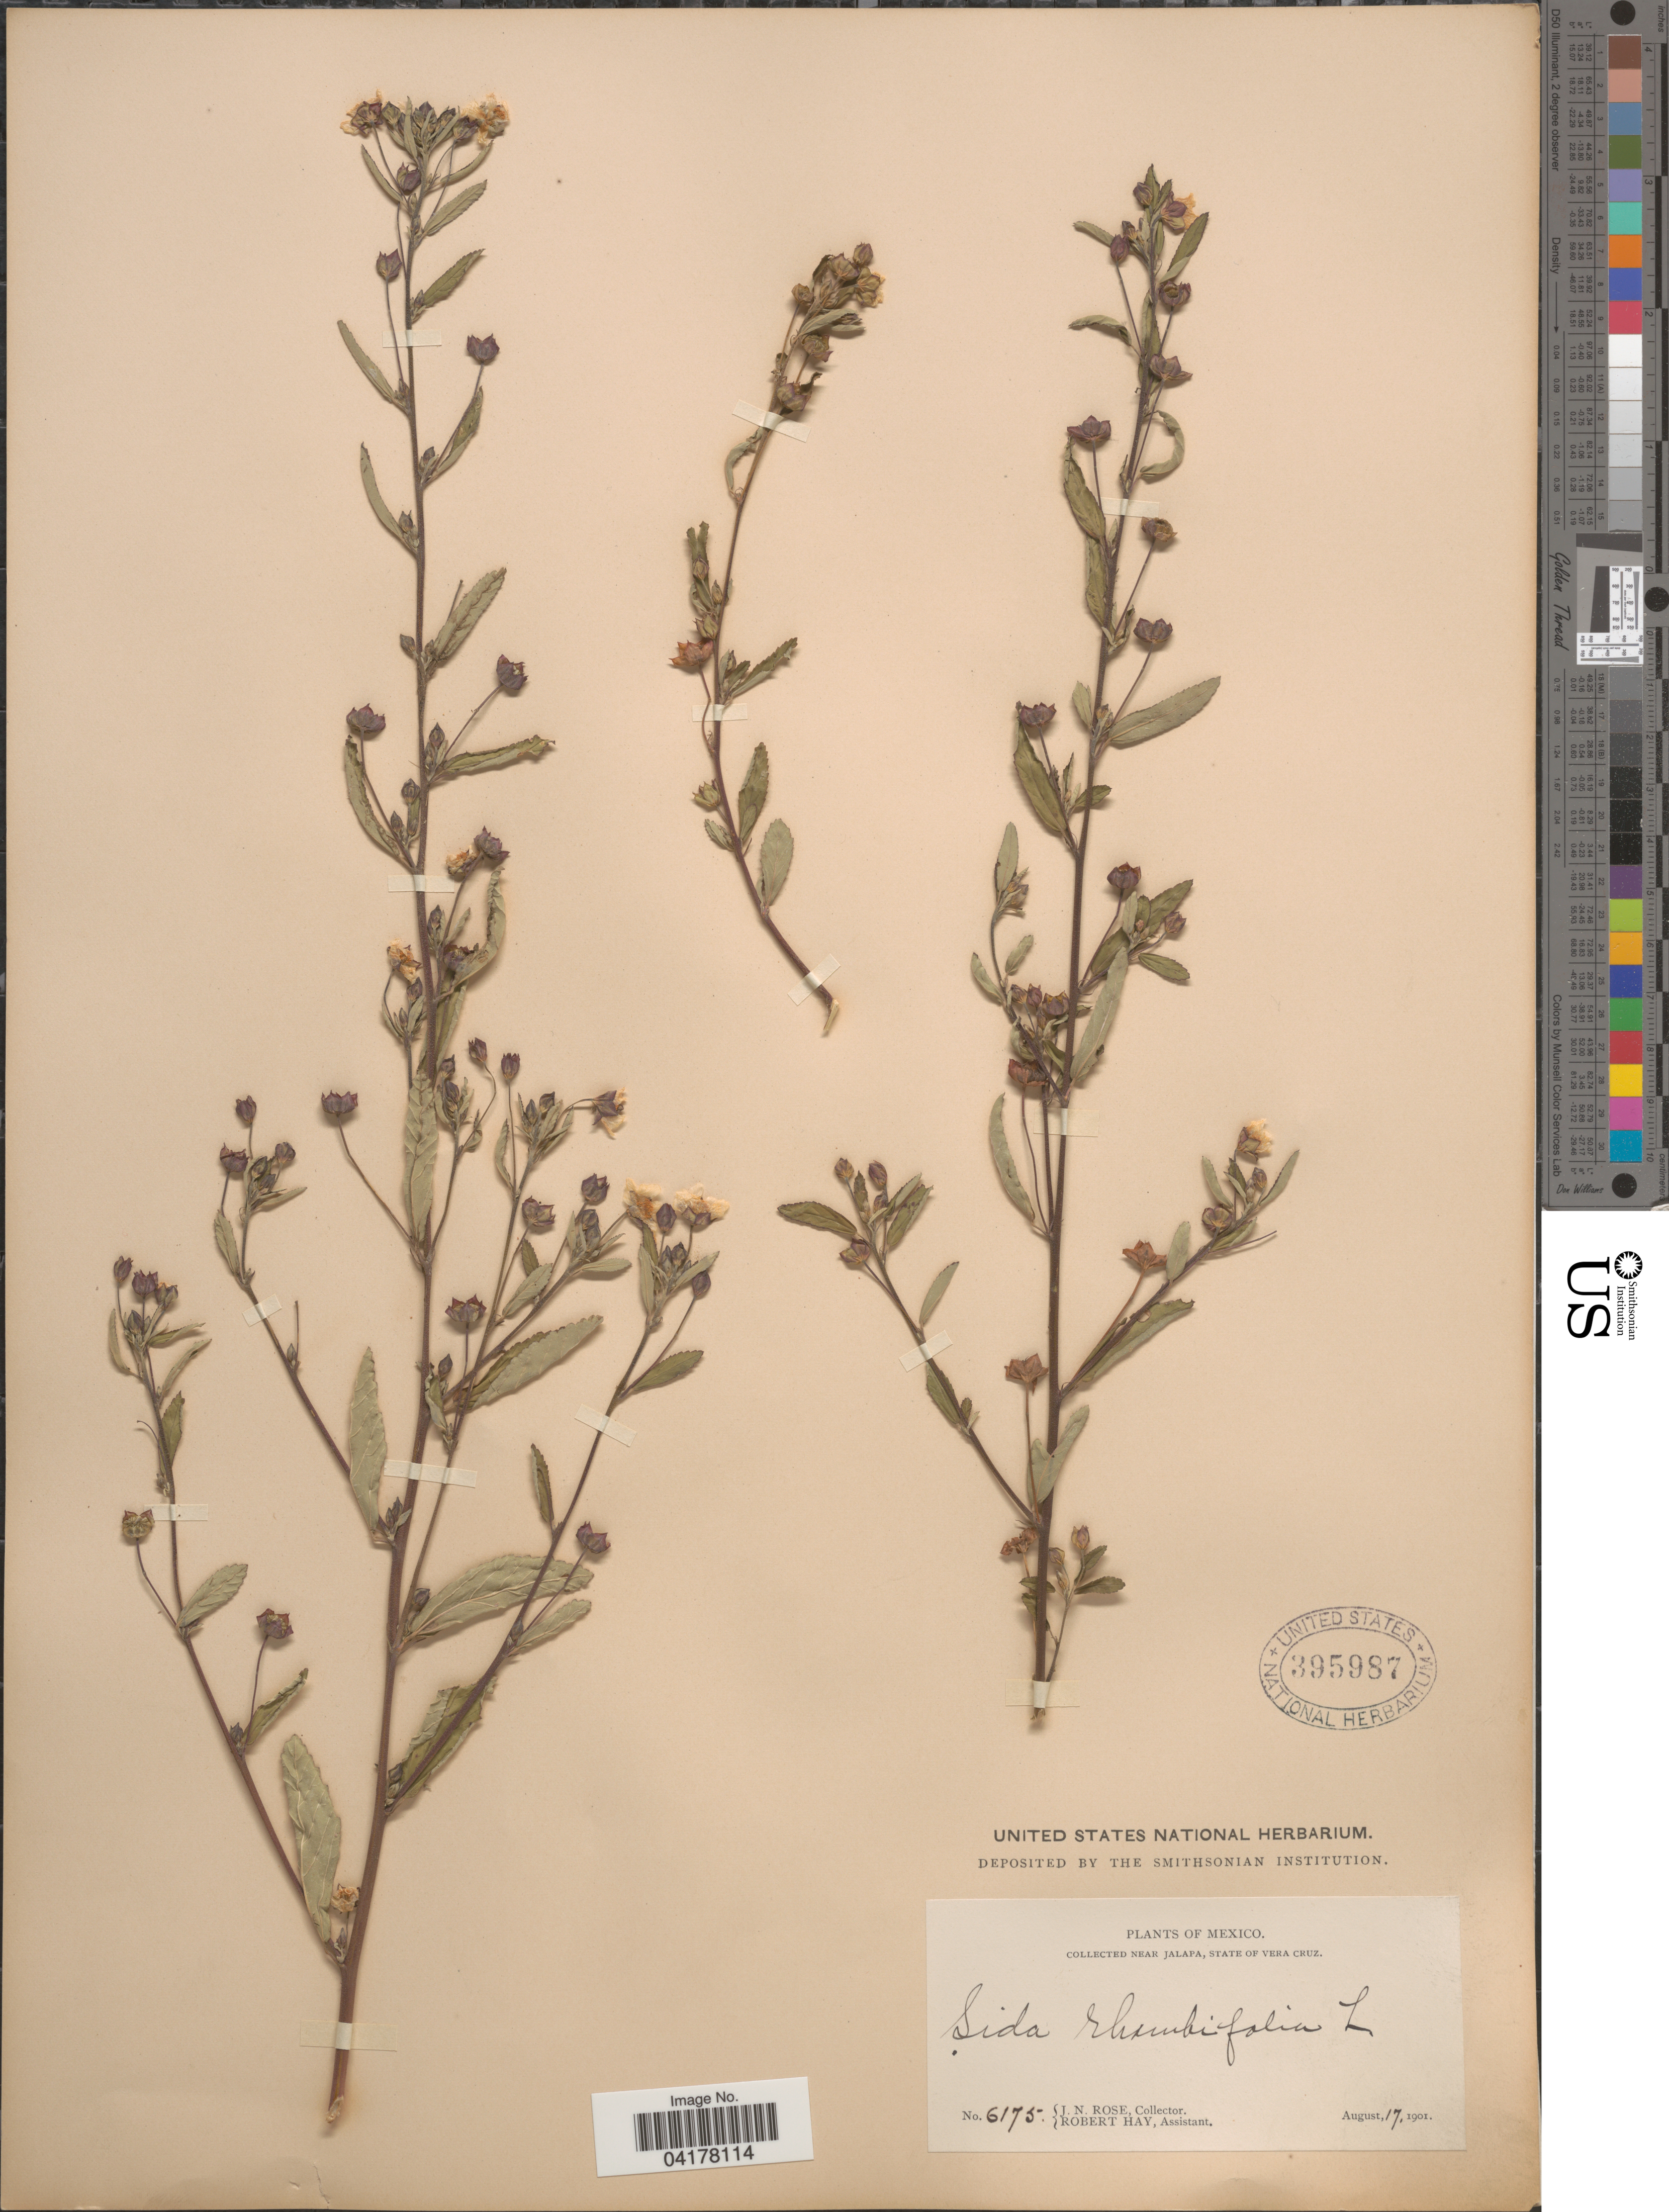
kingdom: Plantae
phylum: Tracheophyta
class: Magnoliopsida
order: Malvales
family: Malvaceae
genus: Sida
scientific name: Sida rhombifolia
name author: L.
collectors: J. N. Rose & R. Hay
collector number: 6175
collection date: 1901-08-17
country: Mexico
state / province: Veracruz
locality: Near Jalapa, State of Vera Cruz.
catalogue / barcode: US 395987